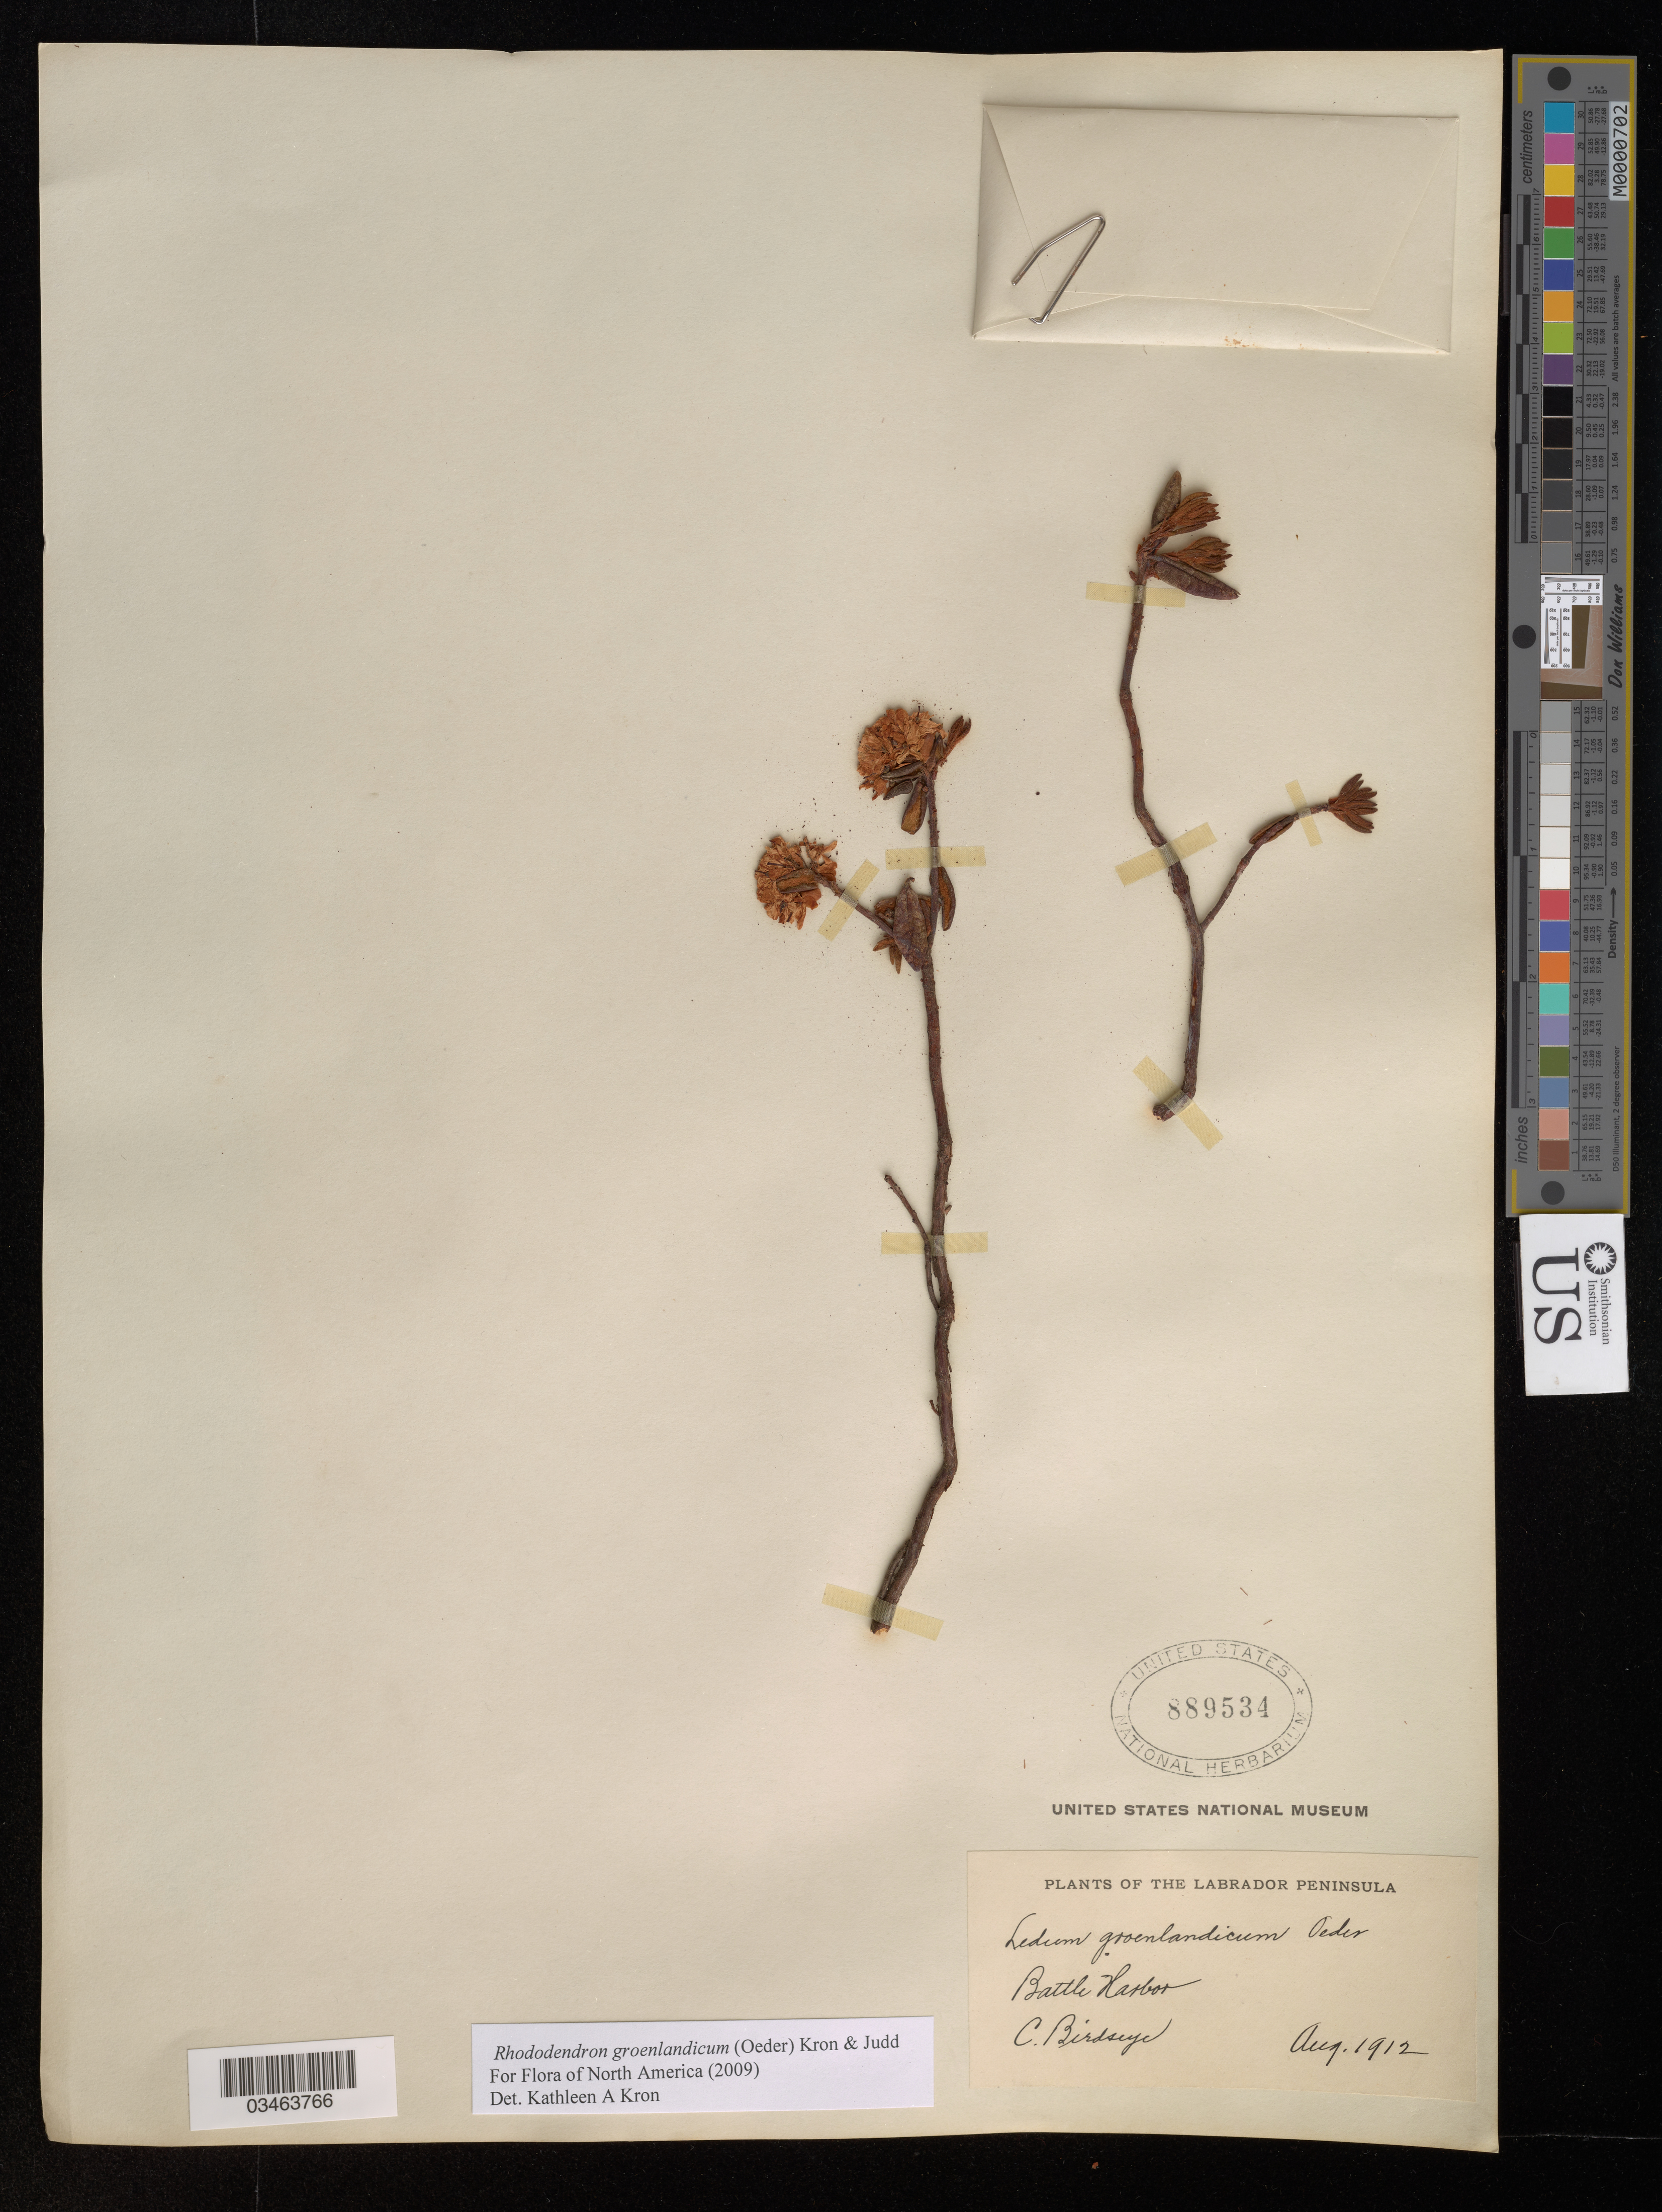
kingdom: Plantae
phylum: Tracheophyta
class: Magnoliopsida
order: Ericales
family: Ericaceae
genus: Rhododendron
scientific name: Rhododendron groenlandicum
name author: (Oeder) Kron & Judd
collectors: C. Birdseye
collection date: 1912-08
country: Canada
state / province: Newfoundland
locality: Labrador Peninsula. Battle Harbor.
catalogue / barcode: US 889534